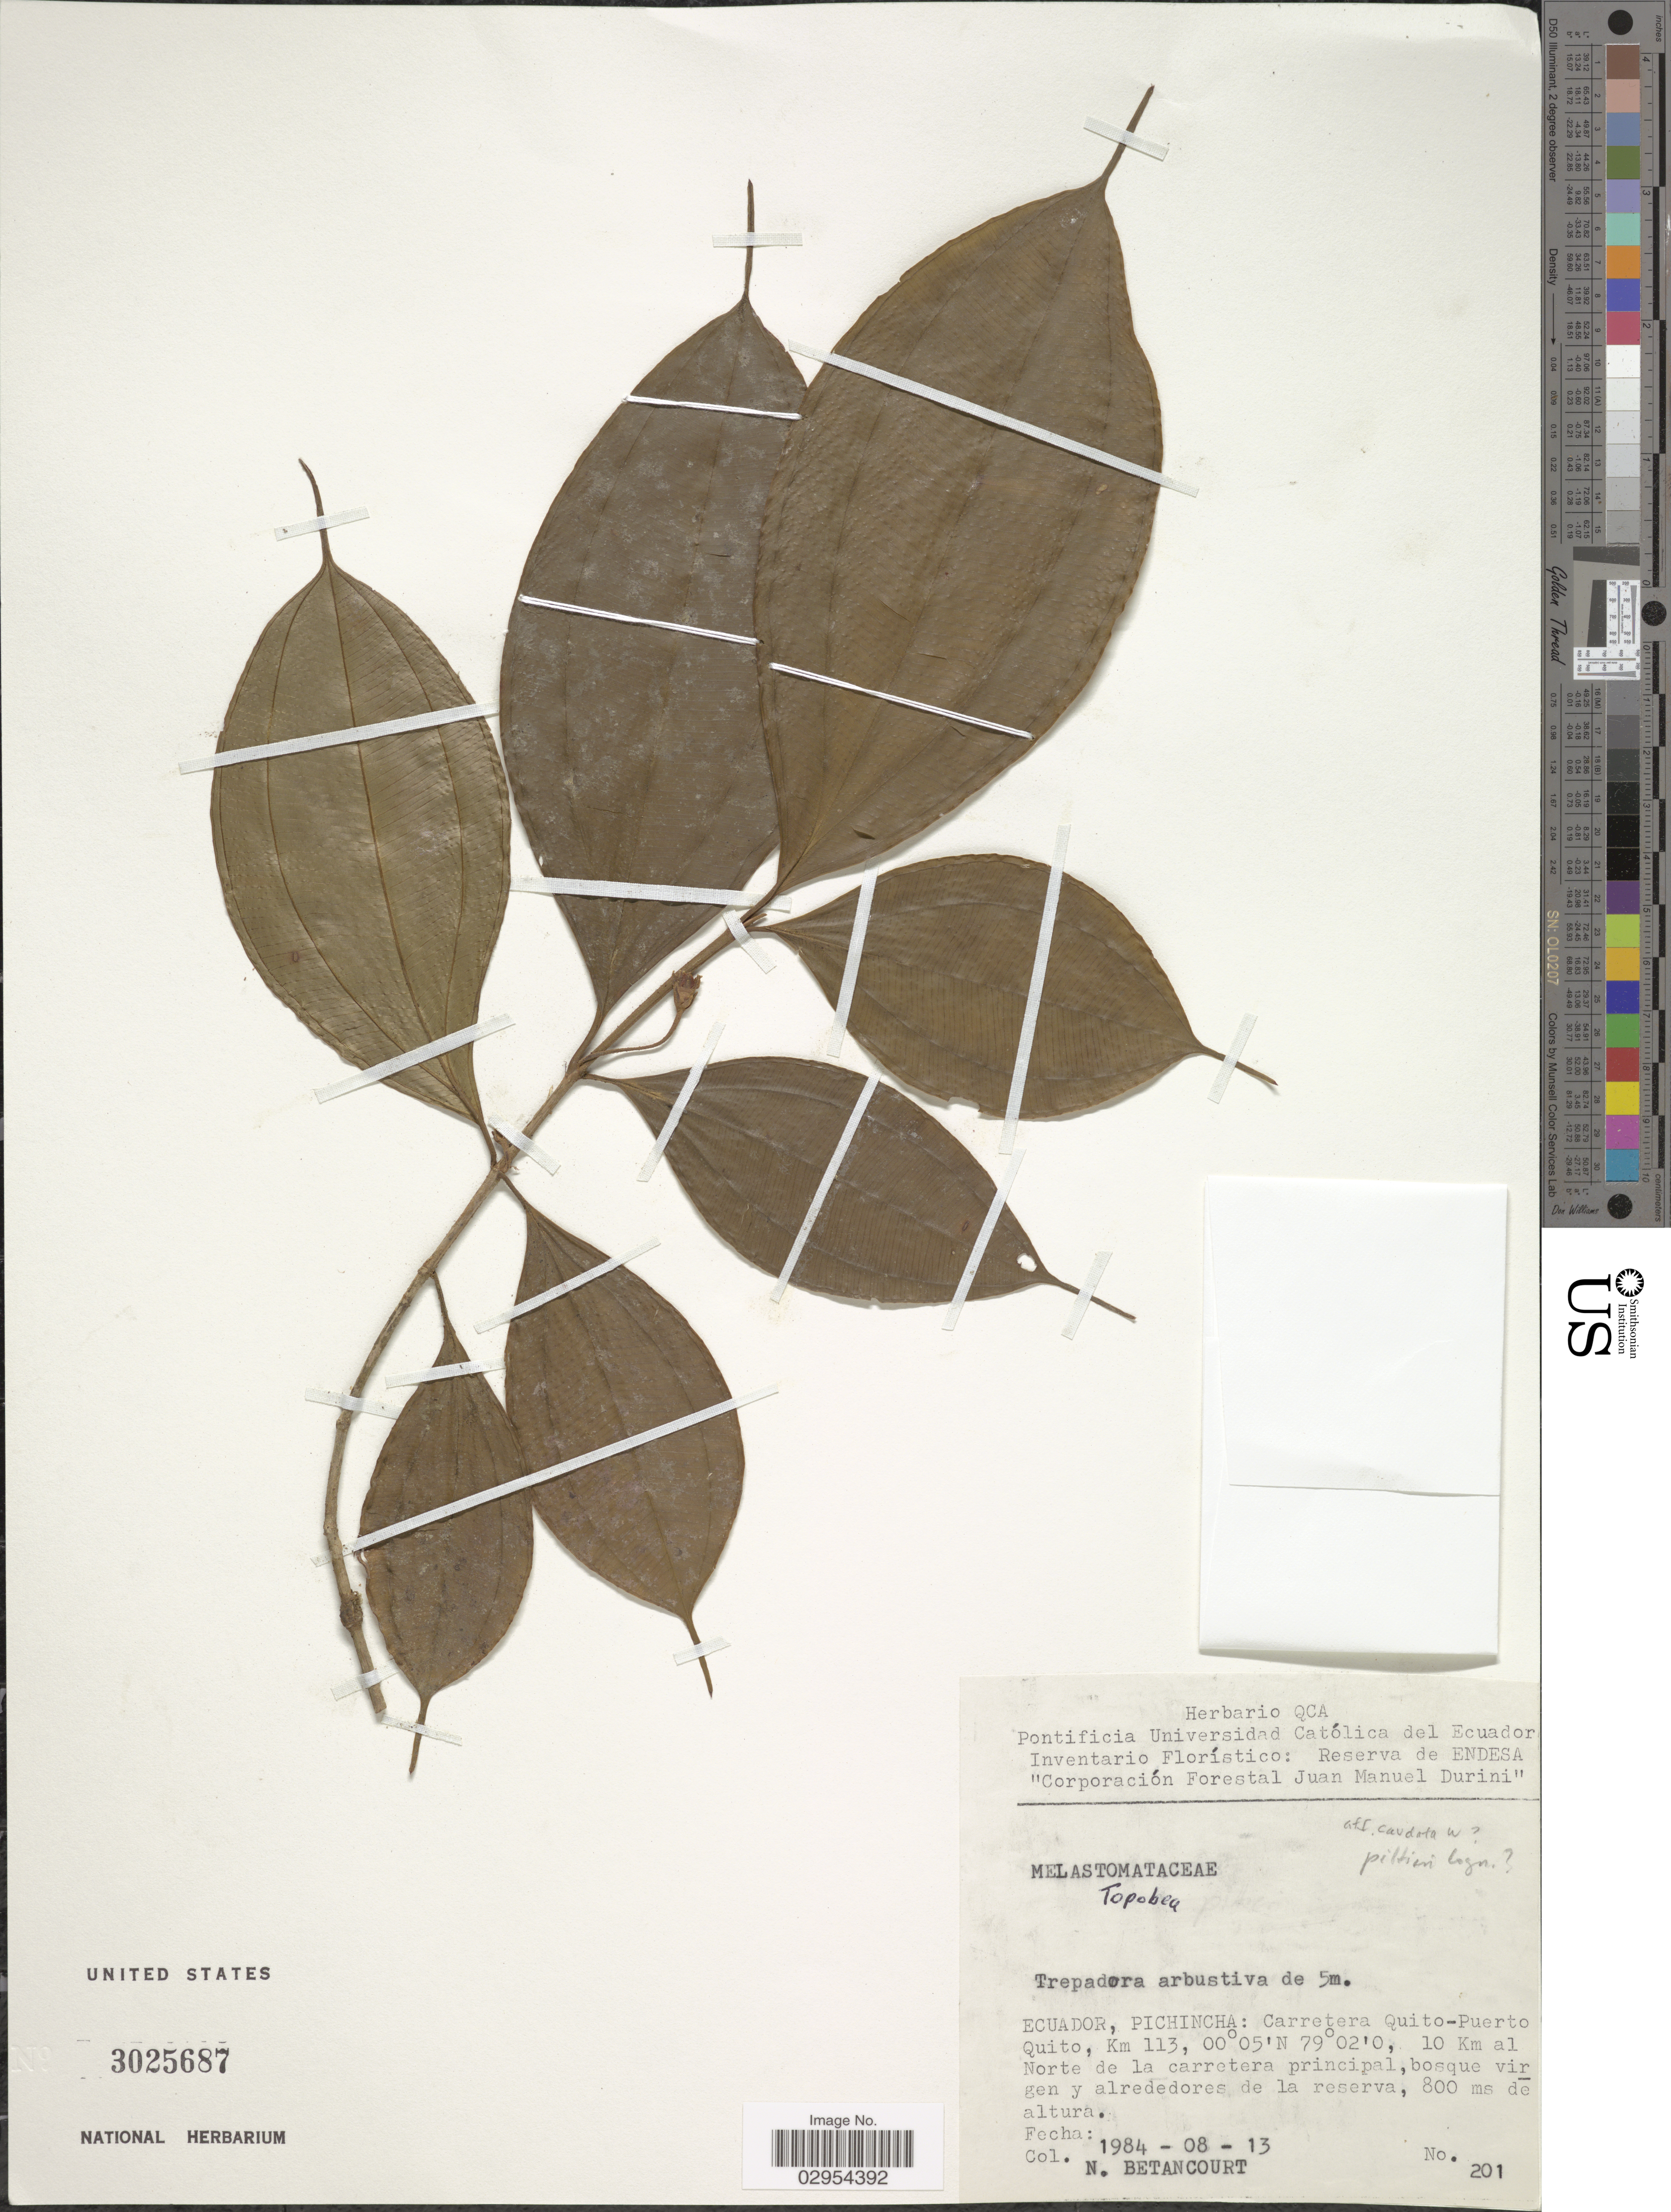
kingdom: Plantae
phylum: Tracheophyta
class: Magnoliopsida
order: Myrtales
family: Melastomataceae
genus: Topobea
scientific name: Topobea sp.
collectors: N. Betancourt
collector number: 201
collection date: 1984-08-13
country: Ecuador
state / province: Pichincha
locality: Carretera Quito-Puerto Quito, Km 113, 10 Km al Norte de la carretera principal, bosque virgen y alrededores de la reserva.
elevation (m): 800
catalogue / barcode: US 3025687